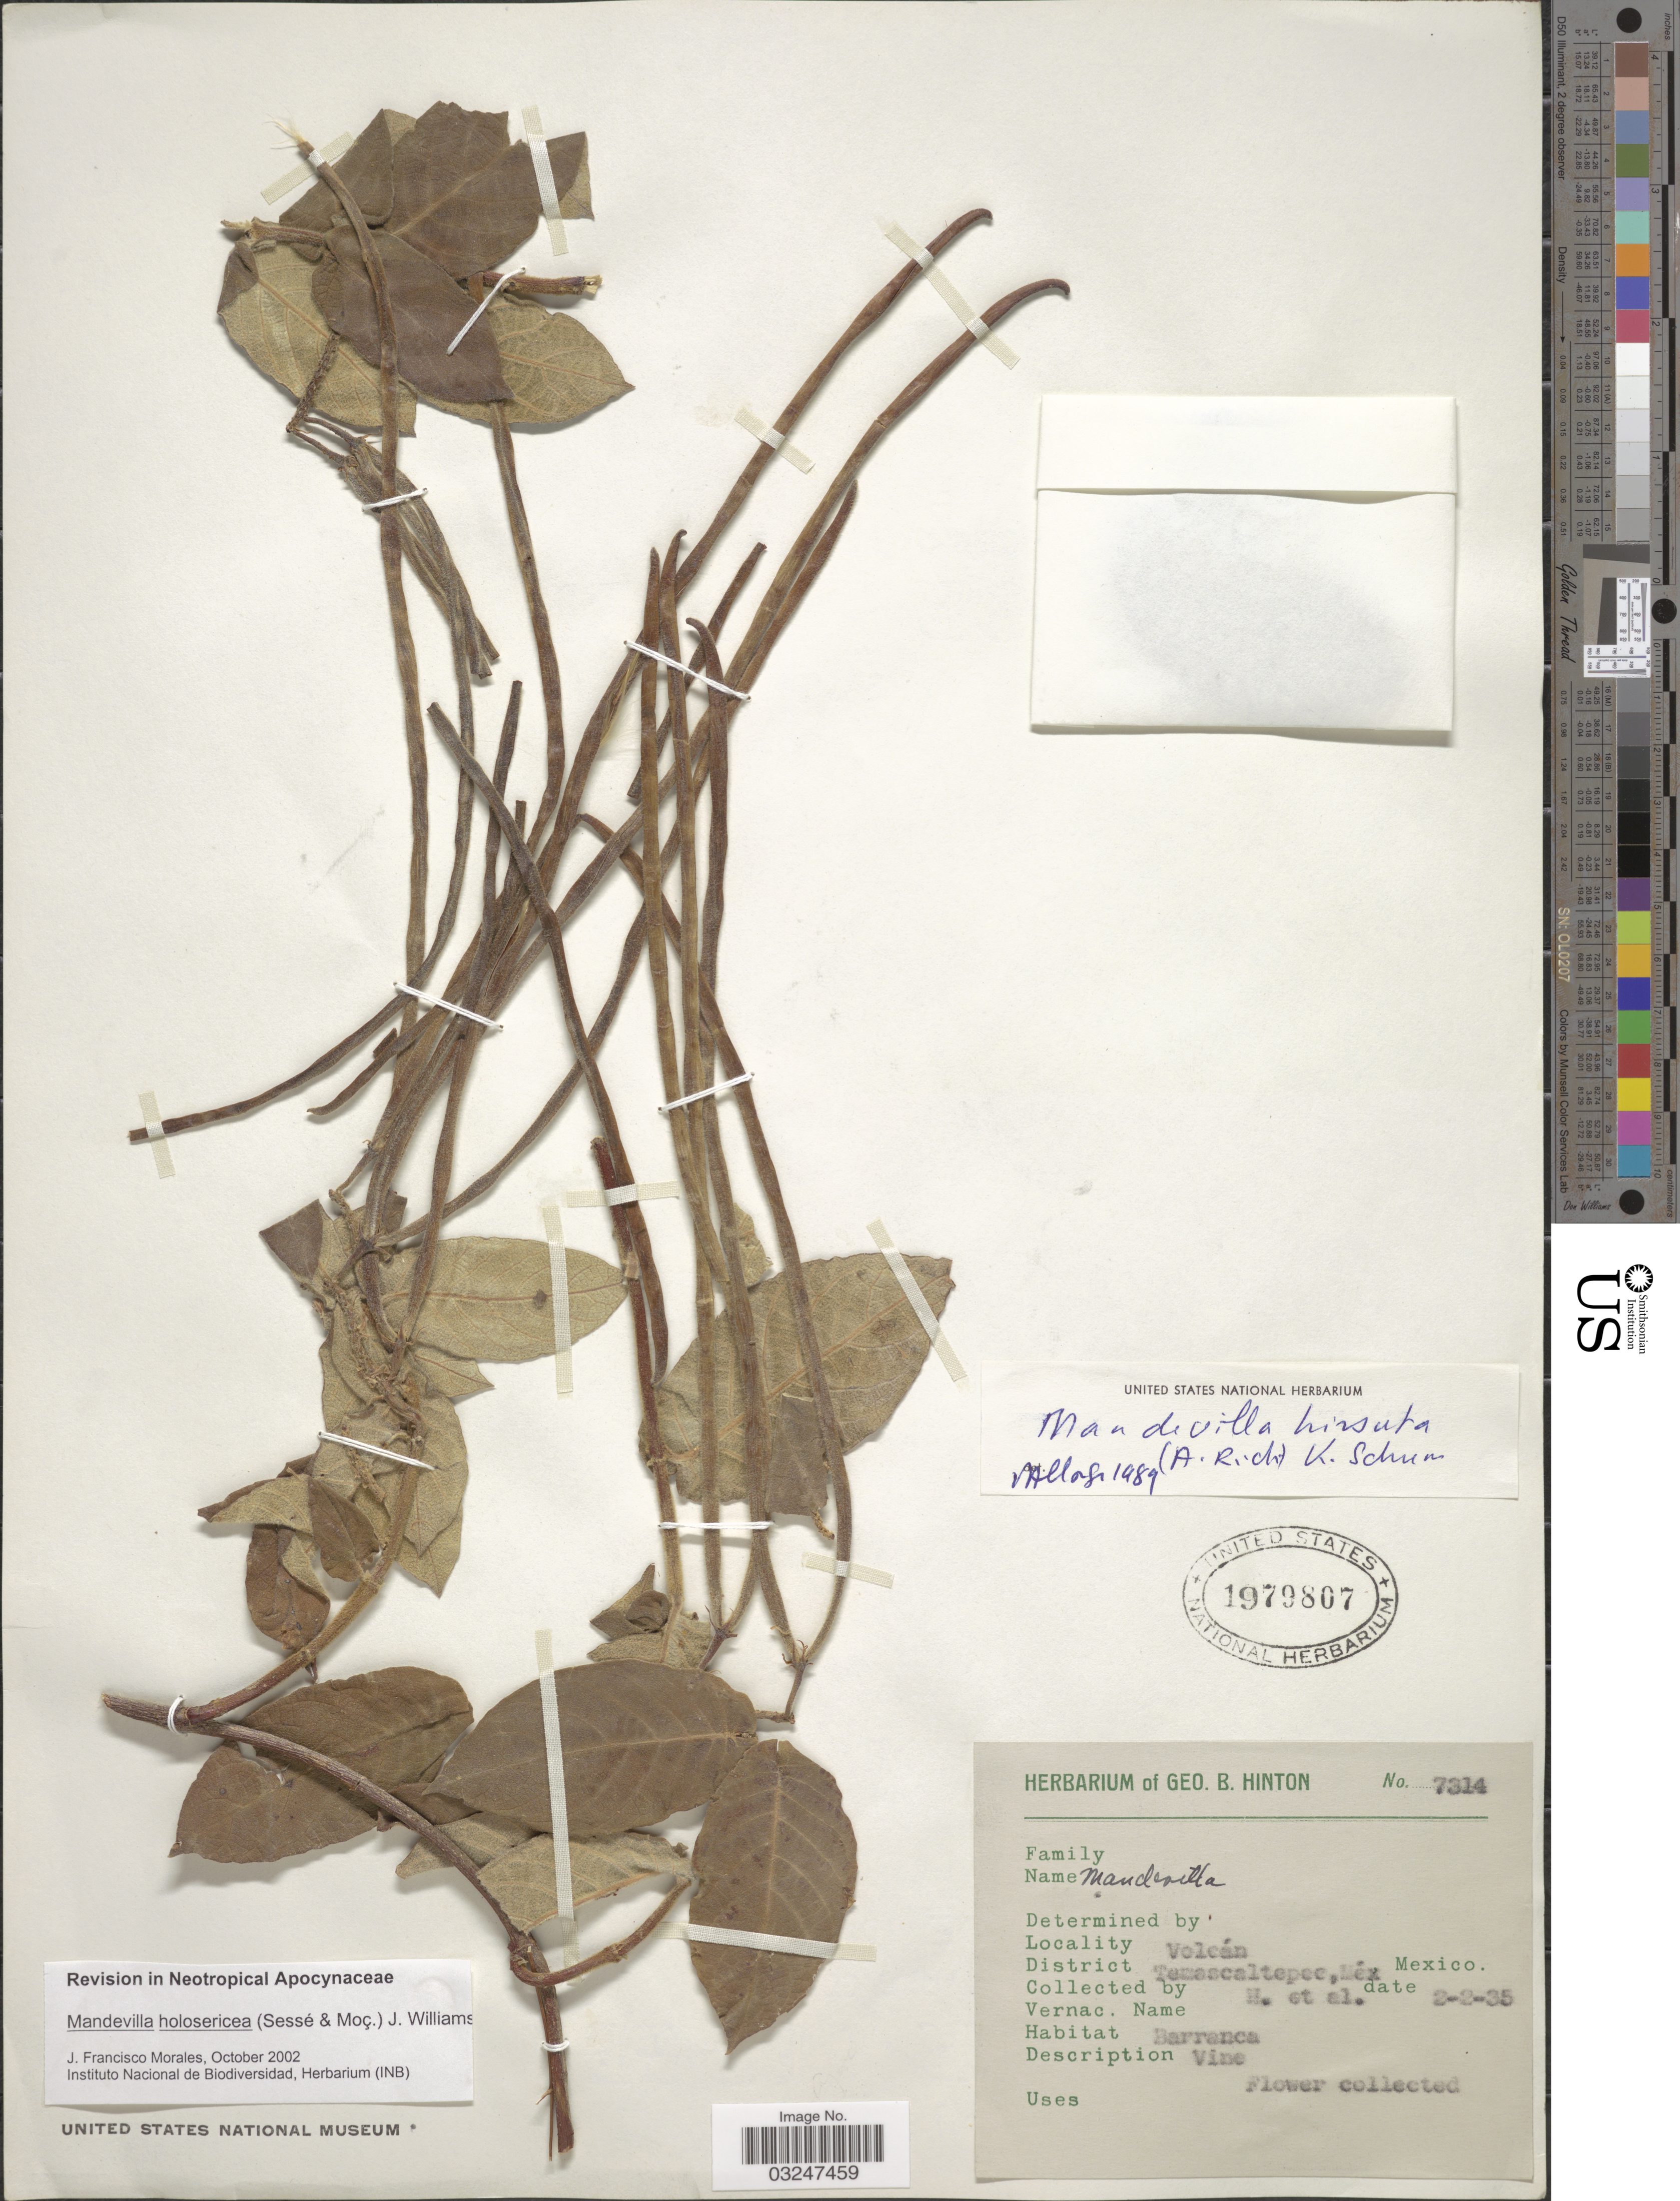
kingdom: Plantae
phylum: Tracheophyta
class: Magnoliopsida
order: Gentianales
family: Apocynaceae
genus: Mandevilla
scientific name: Mandevilla holosericea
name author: (Sessé & Moc.) J.K. Williams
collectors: G. B. Hinton & et al.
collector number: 7314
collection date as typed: Transcribed d/m/y: 2/2/35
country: Mexico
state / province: México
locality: Volcán, District Temascaltepec.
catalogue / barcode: US 1979807